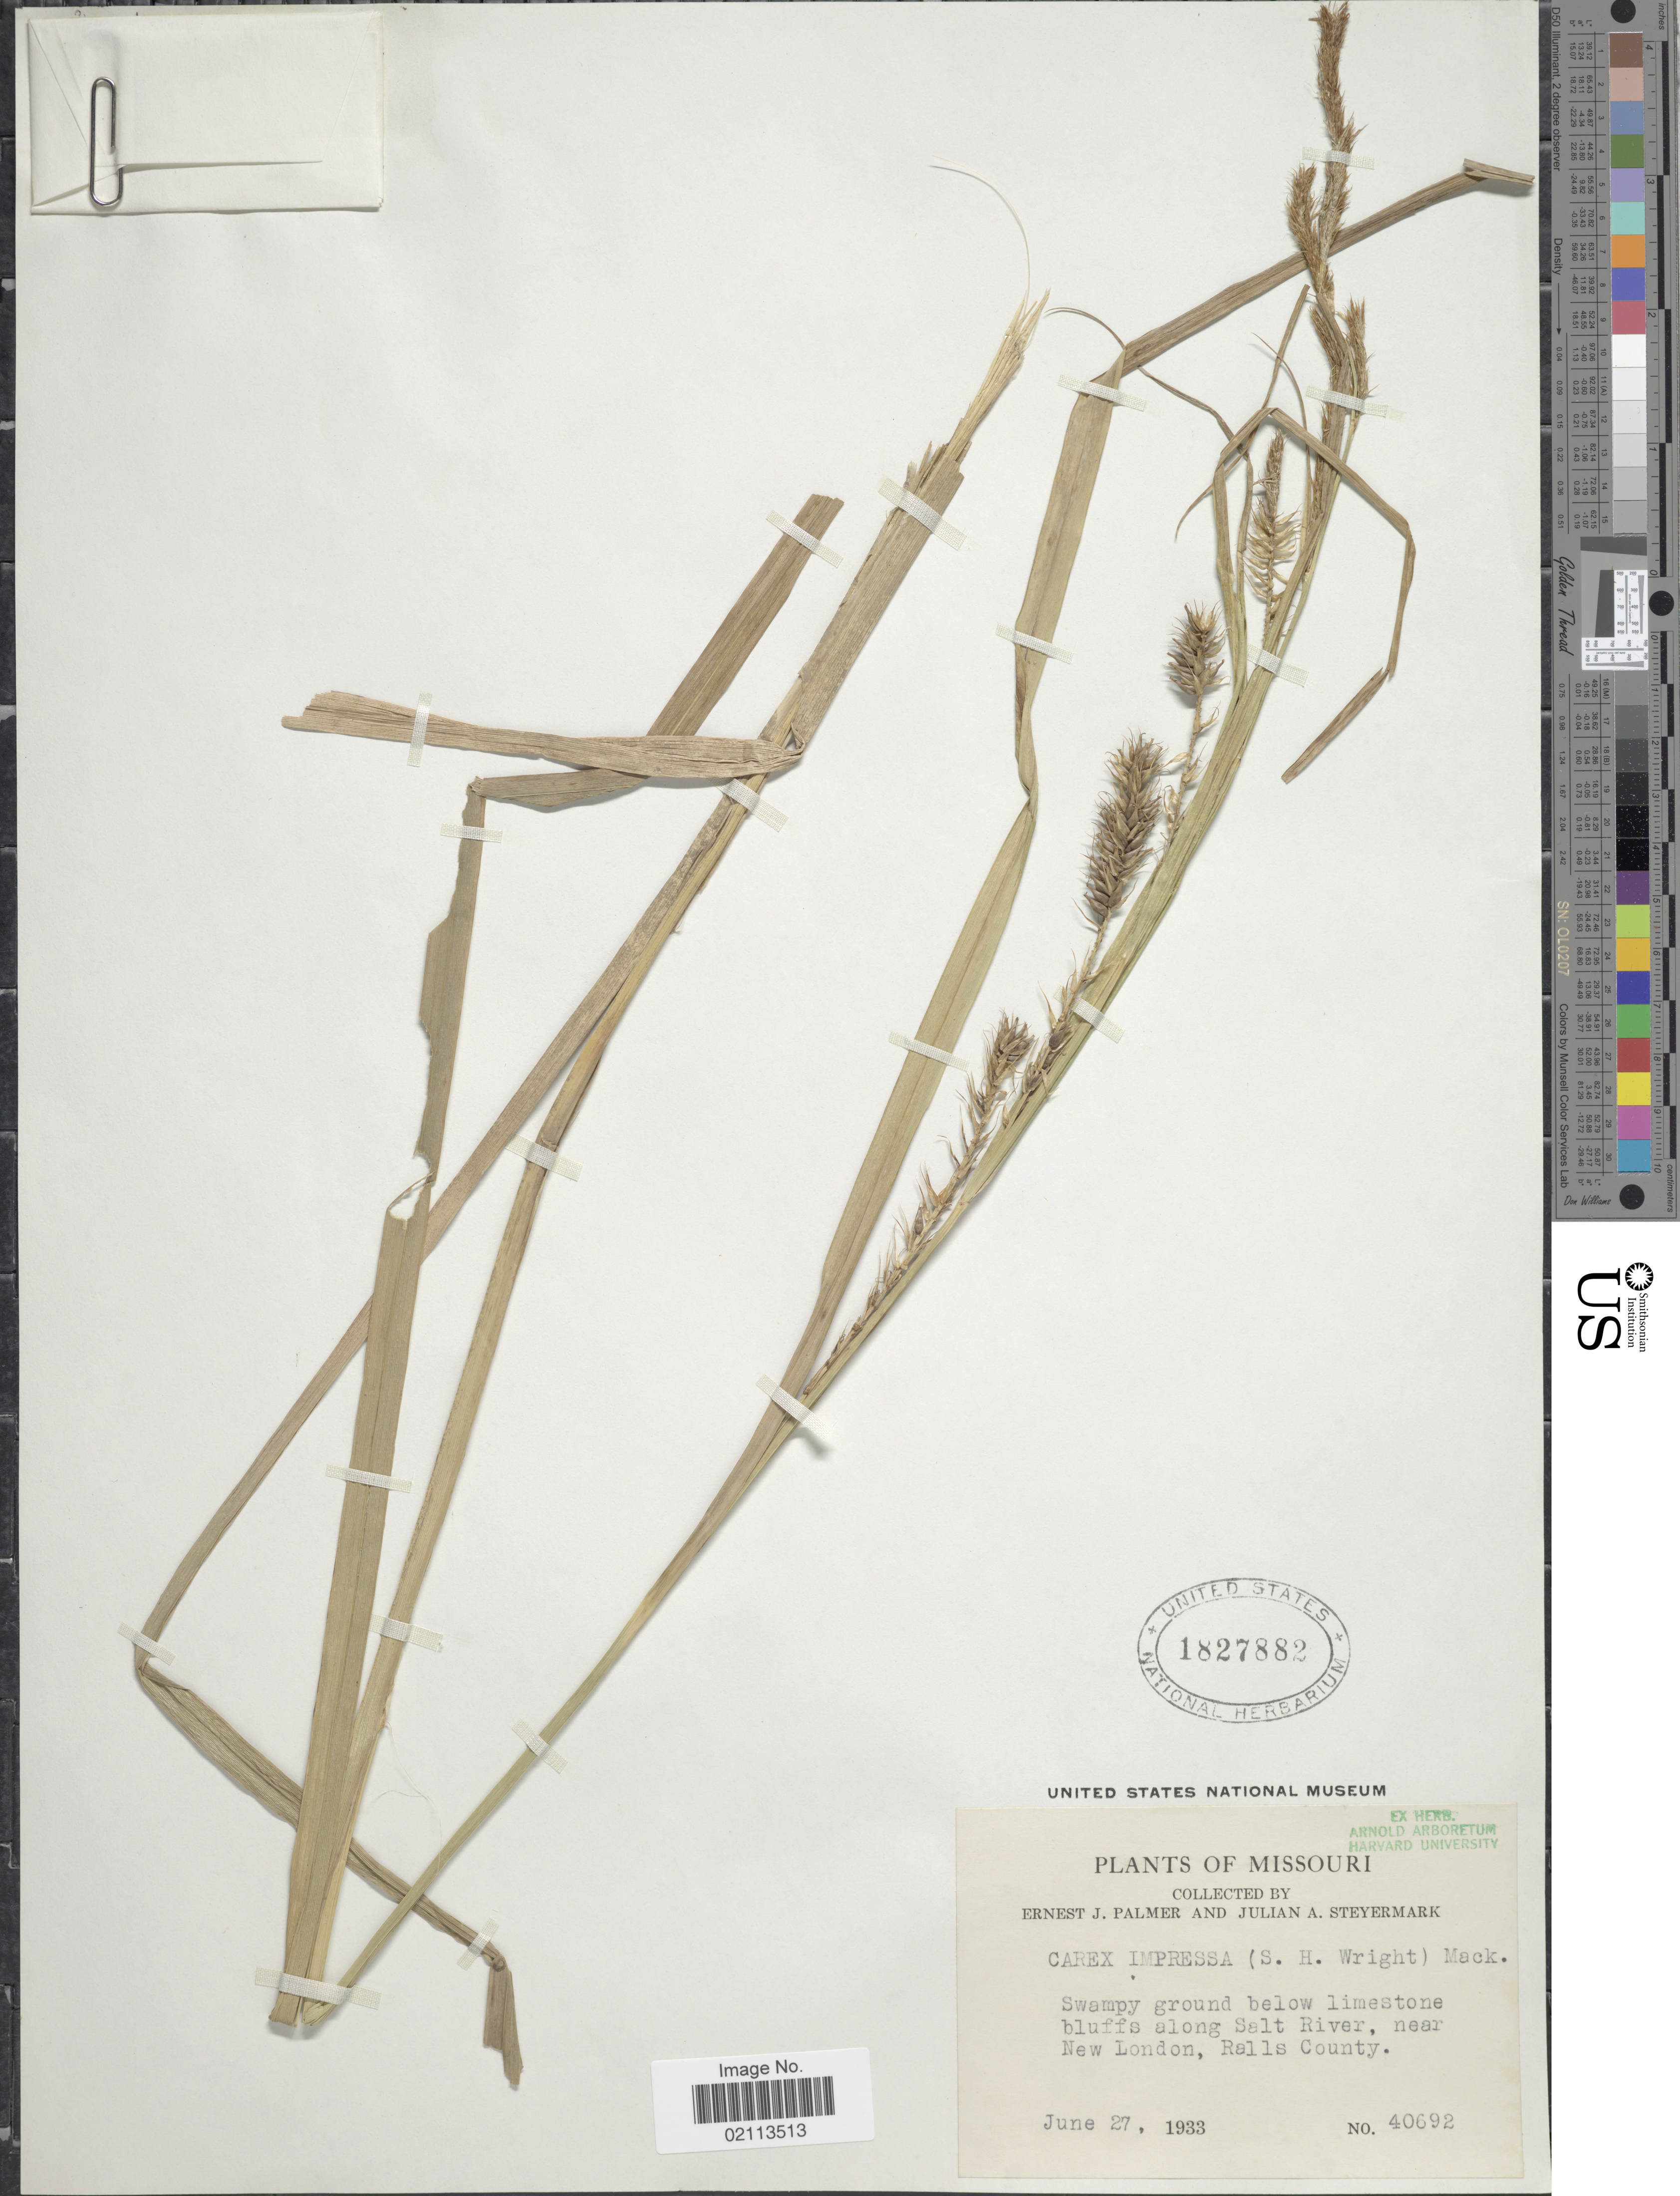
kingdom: Plantae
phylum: Tracheophyta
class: Liliopsida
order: Poales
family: Cyperaceae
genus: Carex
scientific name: Carex hyalinolepis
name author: Steud.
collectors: E. J. Palmer & J. Steyermark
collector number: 40692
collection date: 1933-06-27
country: United States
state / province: Missouri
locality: Swampy ground below limestone bluffs along Salt River, near New London, Ralls County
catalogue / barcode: US 1827882